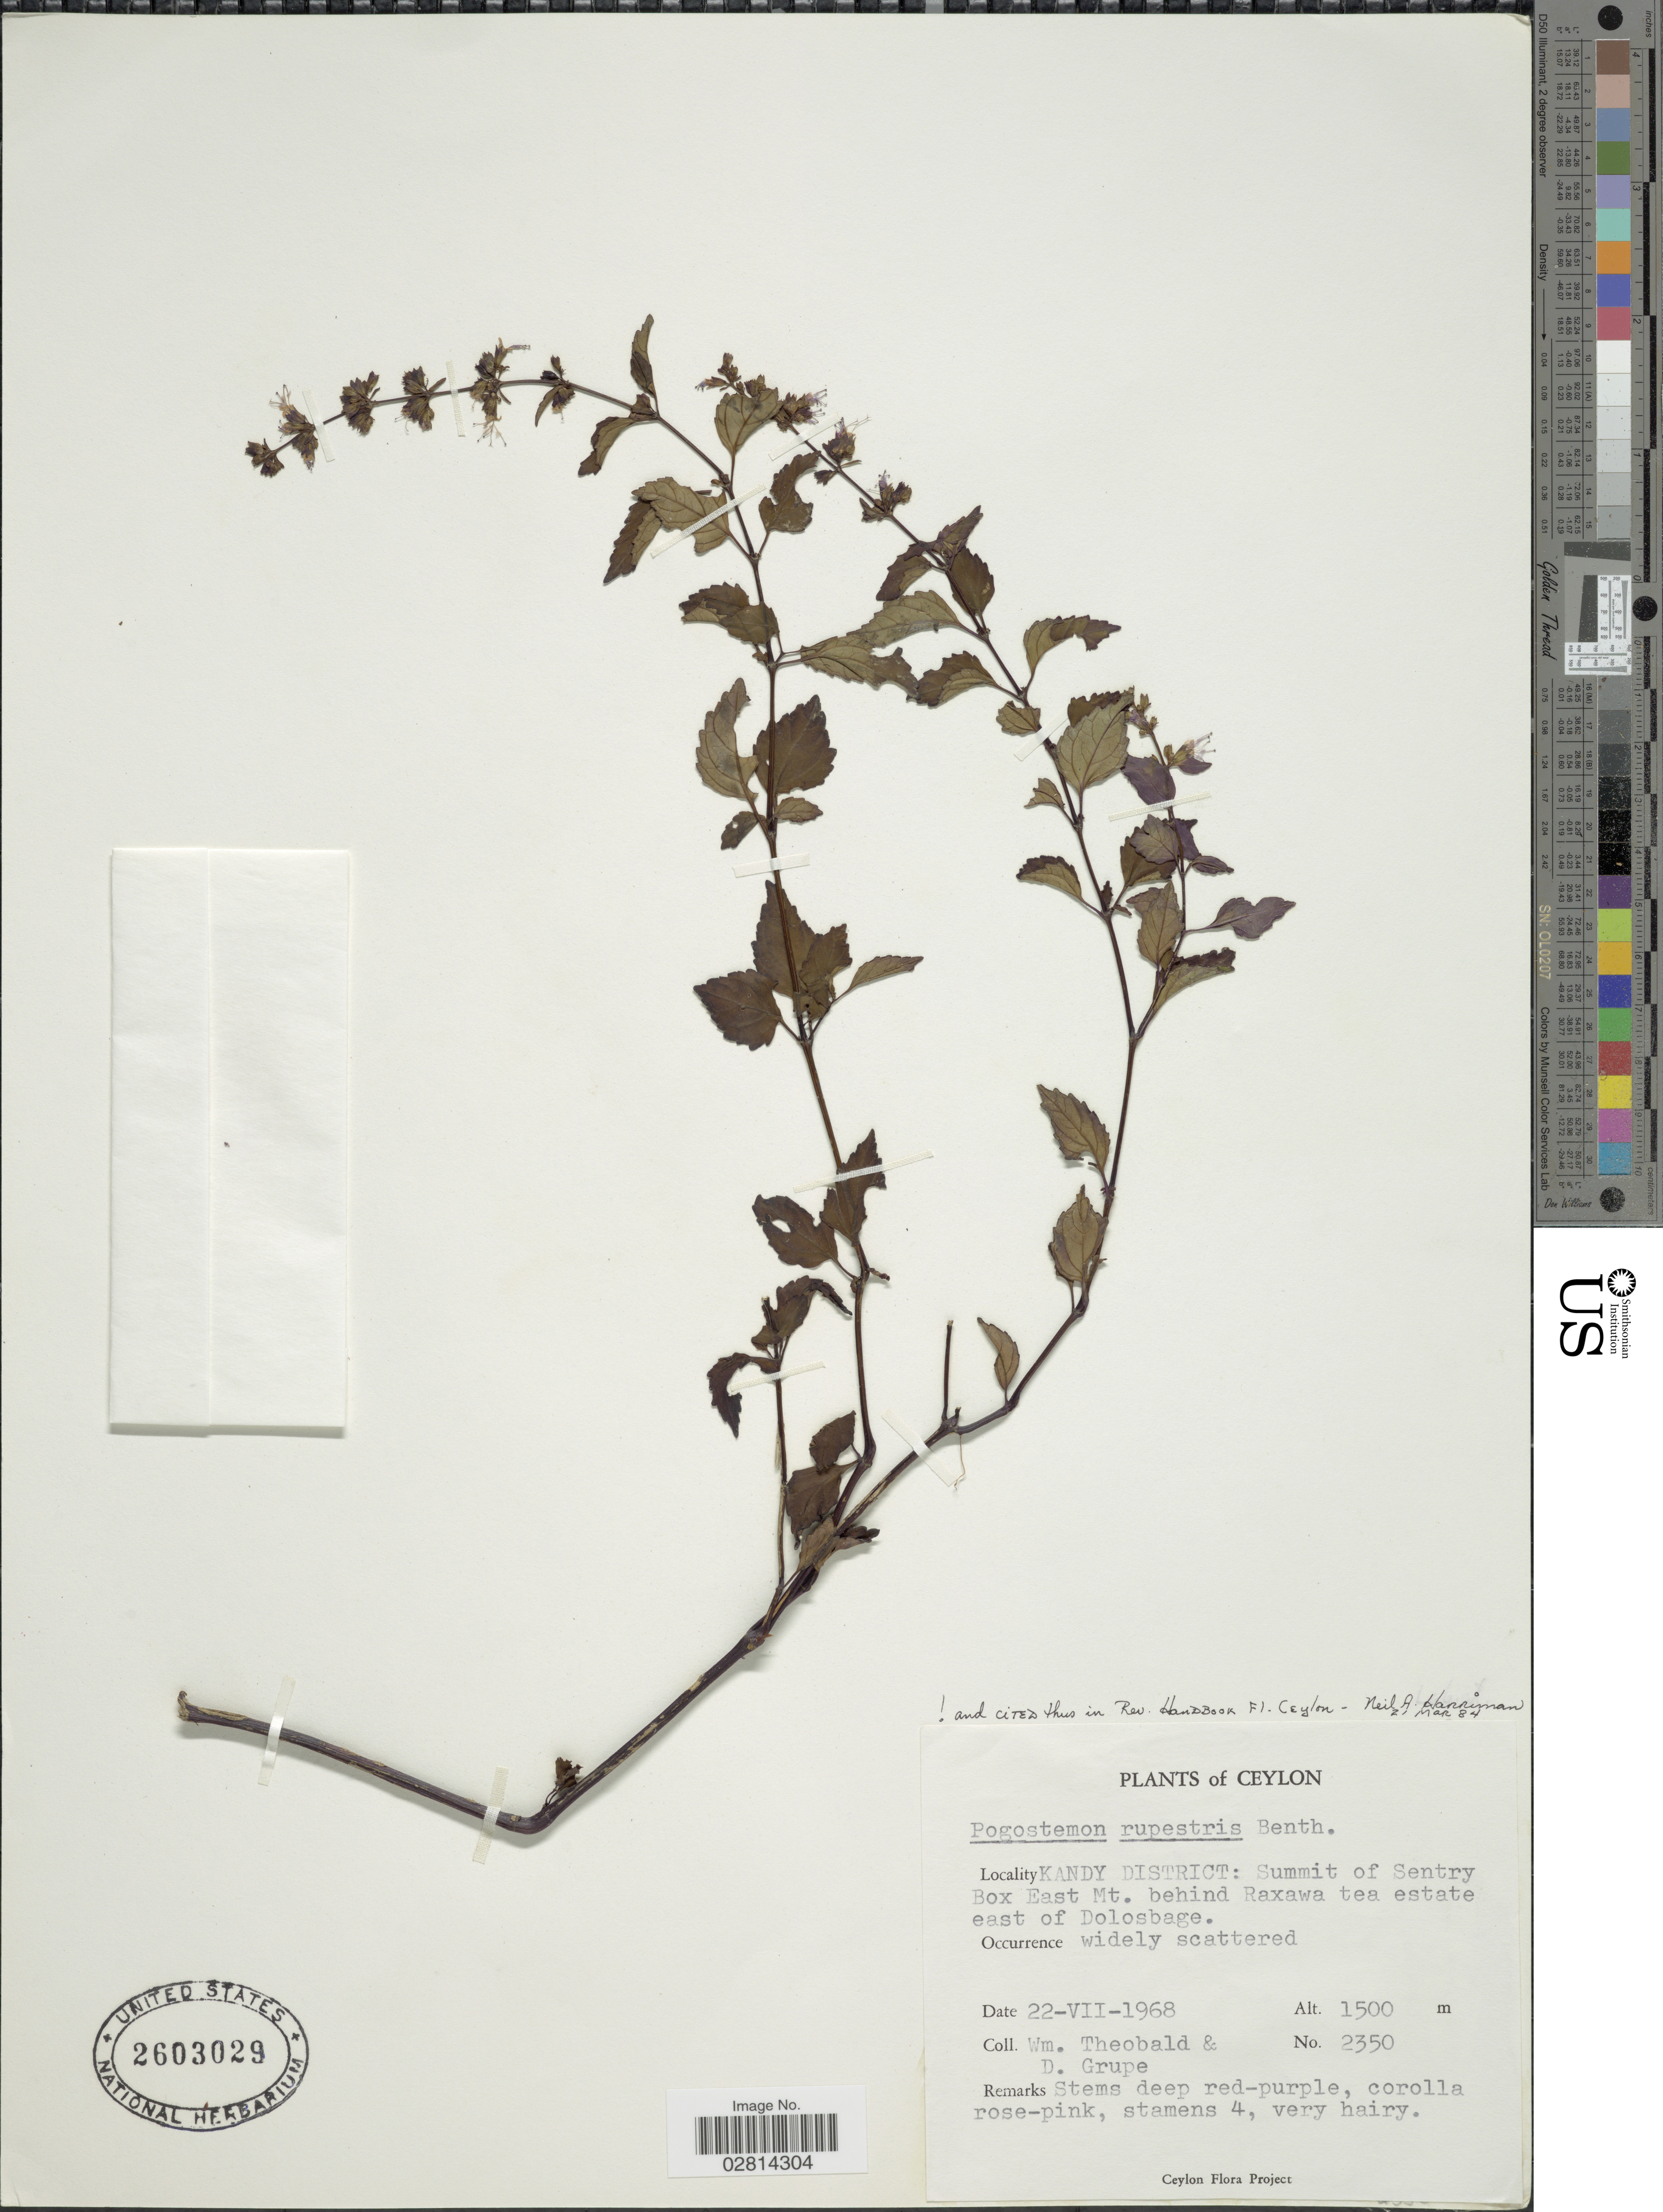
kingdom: Plantae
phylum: Tracheophyta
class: Magnoliopsida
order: Lamiales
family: Lamiaceae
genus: Pogostemon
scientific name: Pogostemon rupestris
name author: Benth.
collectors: W. Theobald & D. Grupe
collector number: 2350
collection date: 1968-07-22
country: Sri Lanka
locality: Ceylon. Kandy District: Summit of Sentry Box East Mt. behind Raxawa tea estate east of Dolosbage.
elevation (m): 1500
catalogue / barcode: US 2603029